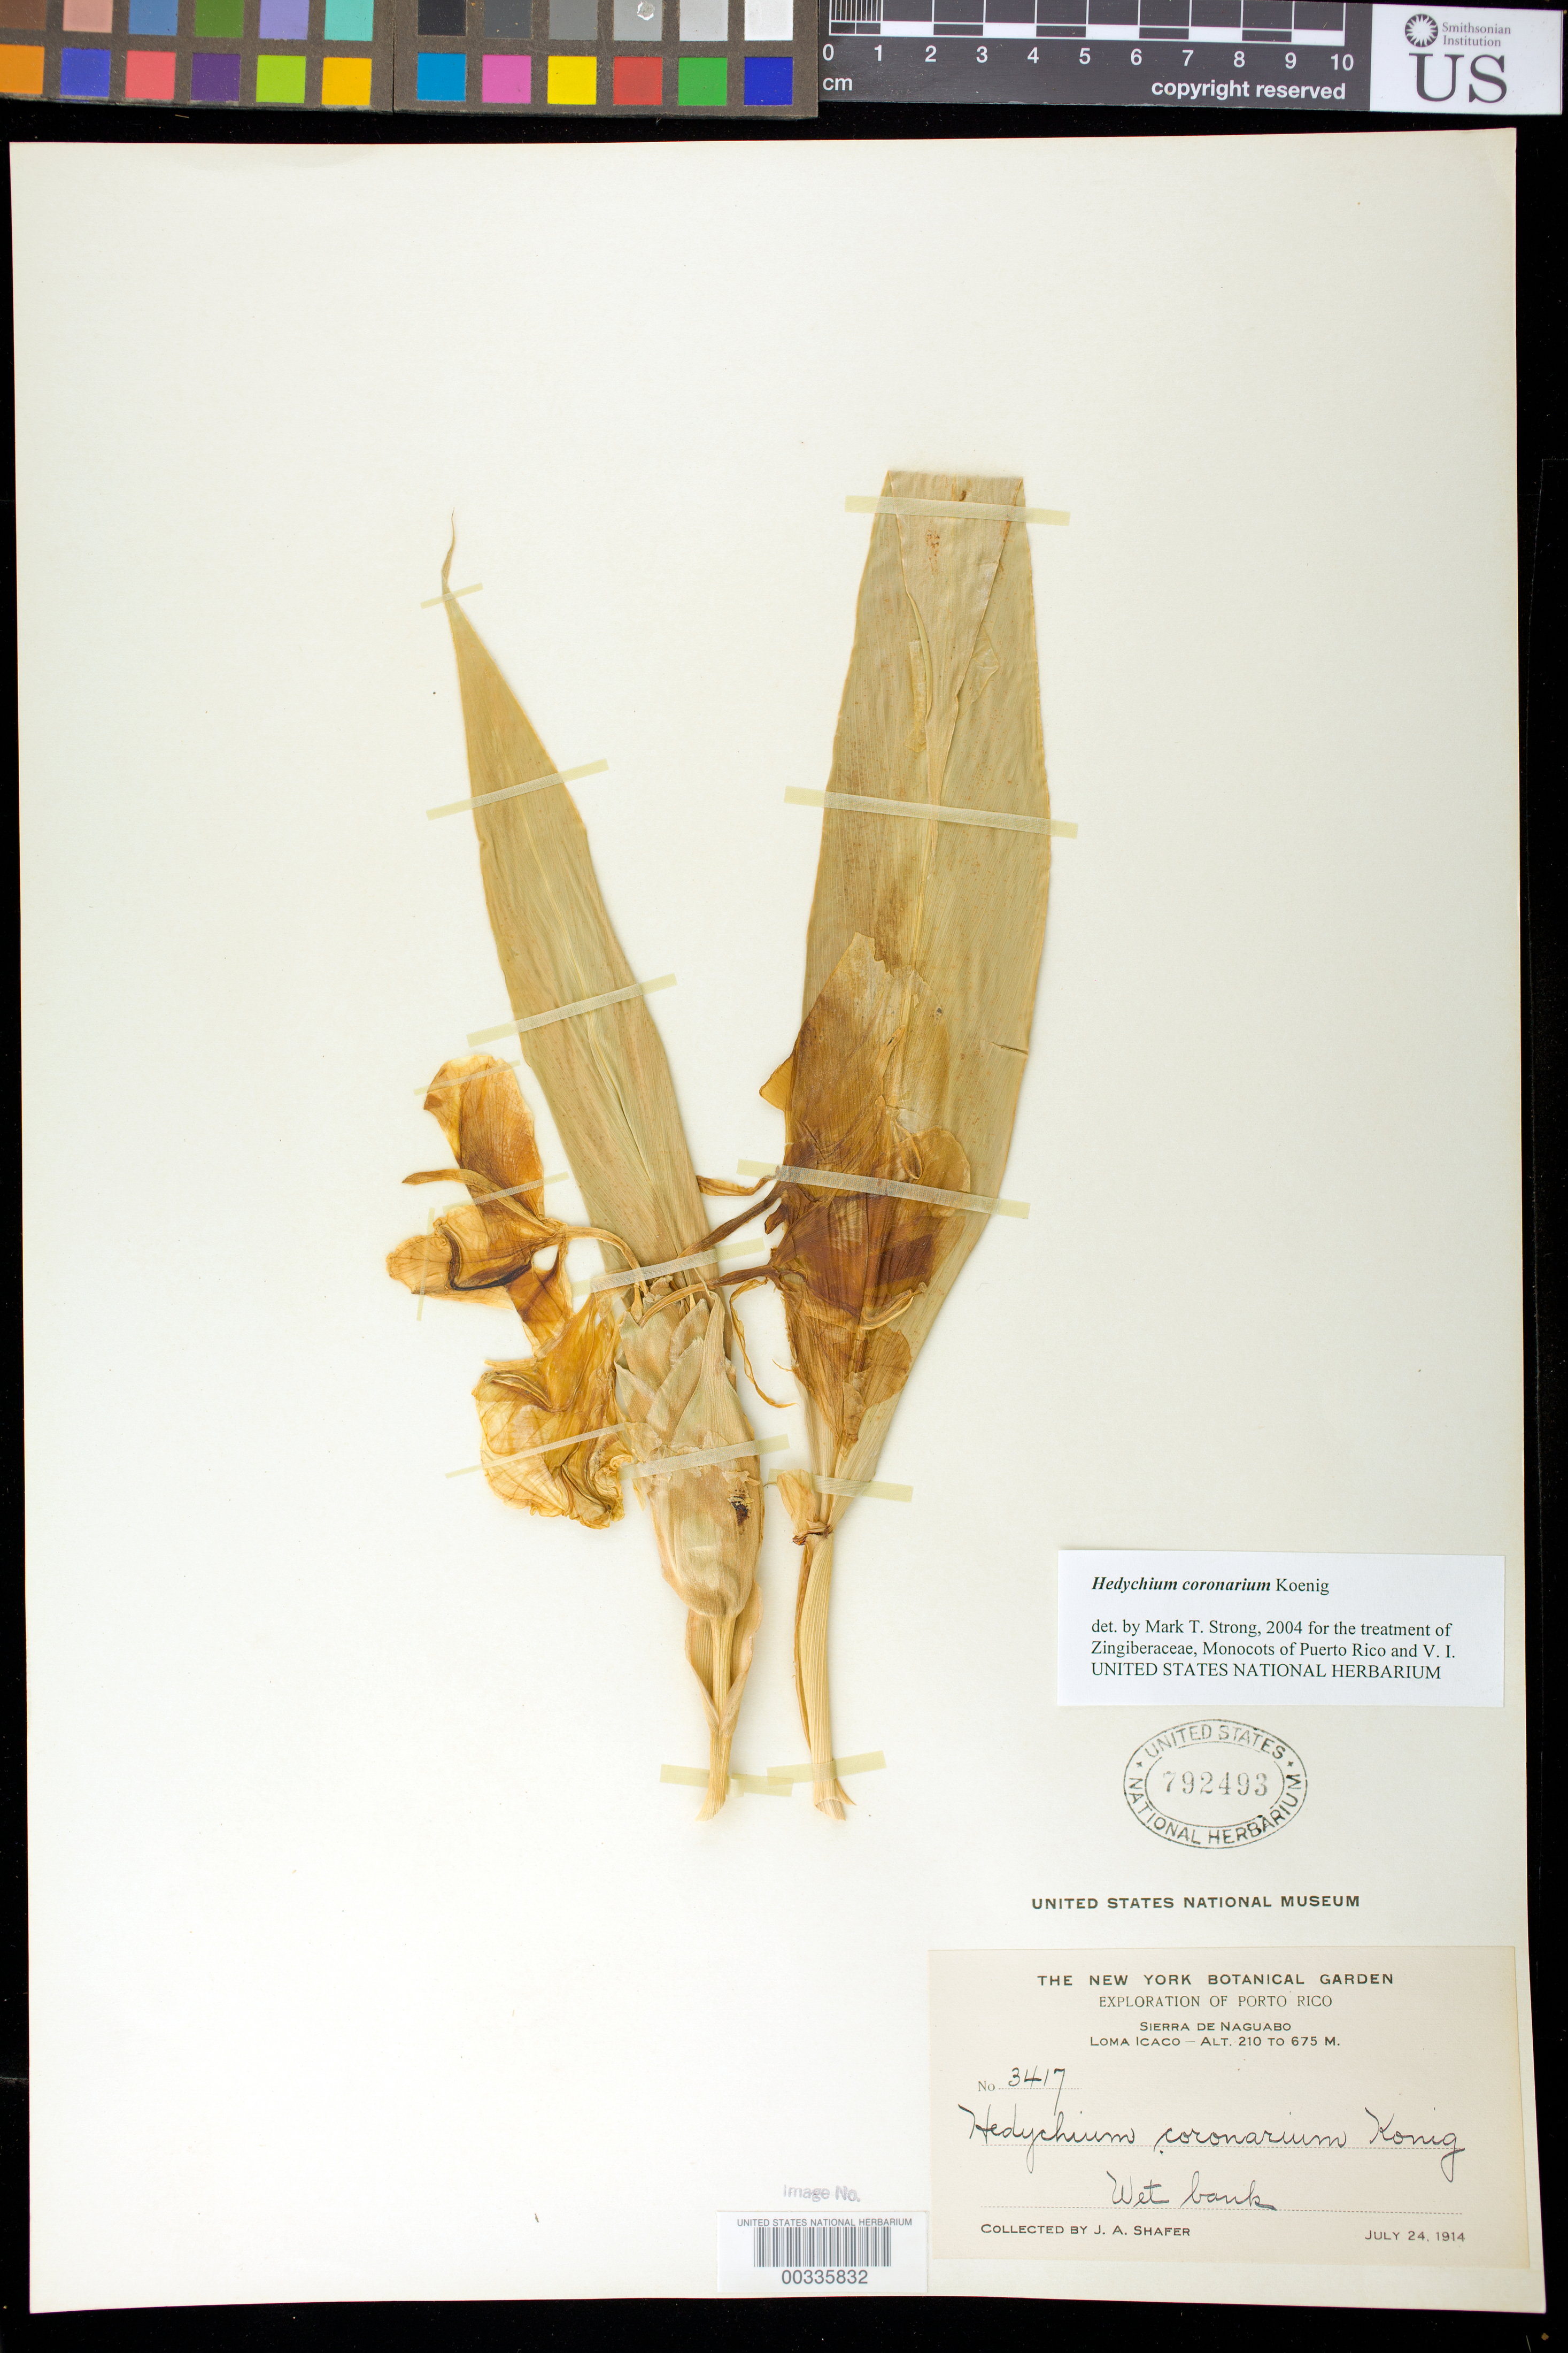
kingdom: Plantae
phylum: Tracheophyta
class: Liliopsida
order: Zingiberales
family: Zingiberaceae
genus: Hedychium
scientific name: Hedychium coronarium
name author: J. Koenig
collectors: J. A. Shafer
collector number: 3417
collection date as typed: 24 Jul 1914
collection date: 1914-07-24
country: Puerto Rico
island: Greater Antilles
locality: Sierra de Naguabo, loma Icaco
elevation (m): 210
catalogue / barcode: US 792493